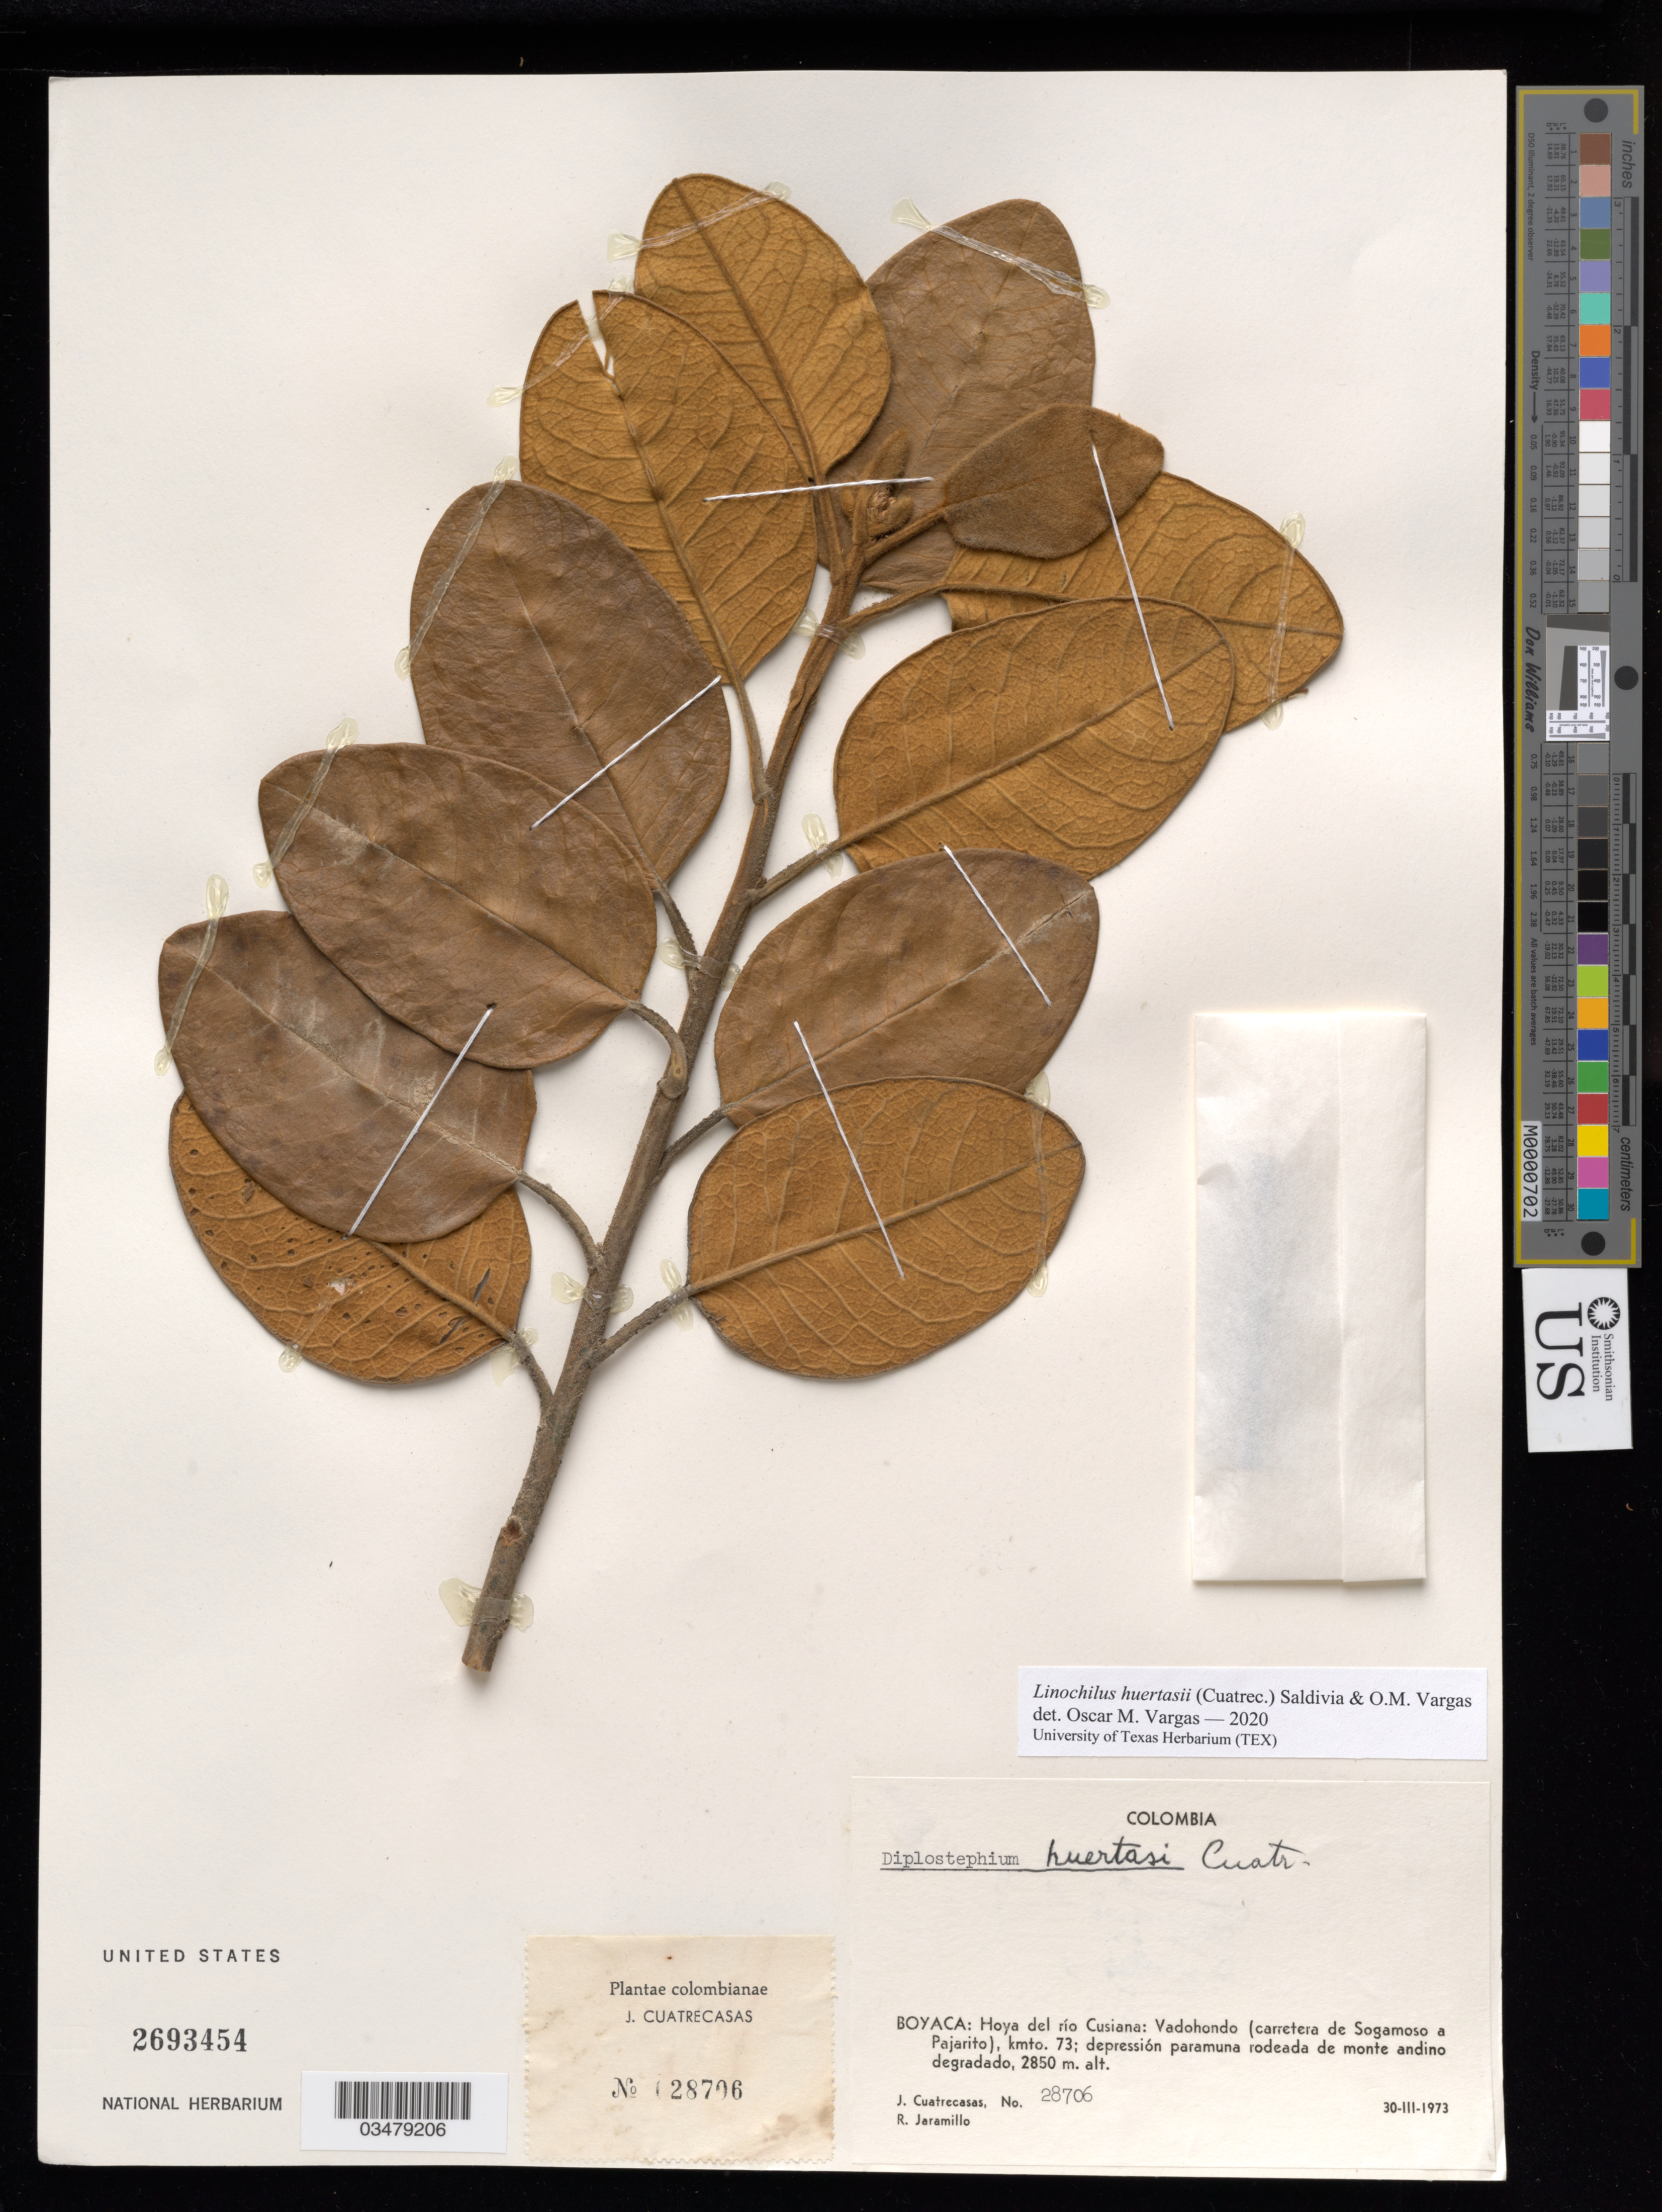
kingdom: Plantae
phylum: Tracheophyta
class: Magnoliopsida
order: Asterales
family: Asteraceae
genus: Linochilus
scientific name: Linochilus huertasii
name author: (Cuatrec.) Saldivia & O.M. Vargas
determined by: Vargas, Oscar M.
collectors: J. Cuatrecasas & R. Jaramillo M.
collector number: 28706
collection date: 1973-03-30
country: Colombia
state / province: Boyacá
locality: Hoya del Río Cusiana: Vadohondo (carretera de Sogamoso a Pajarito), km 73.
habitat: Deression paramuna rodeada de monte andino degradado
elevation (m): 2850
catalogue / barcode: US 2693454